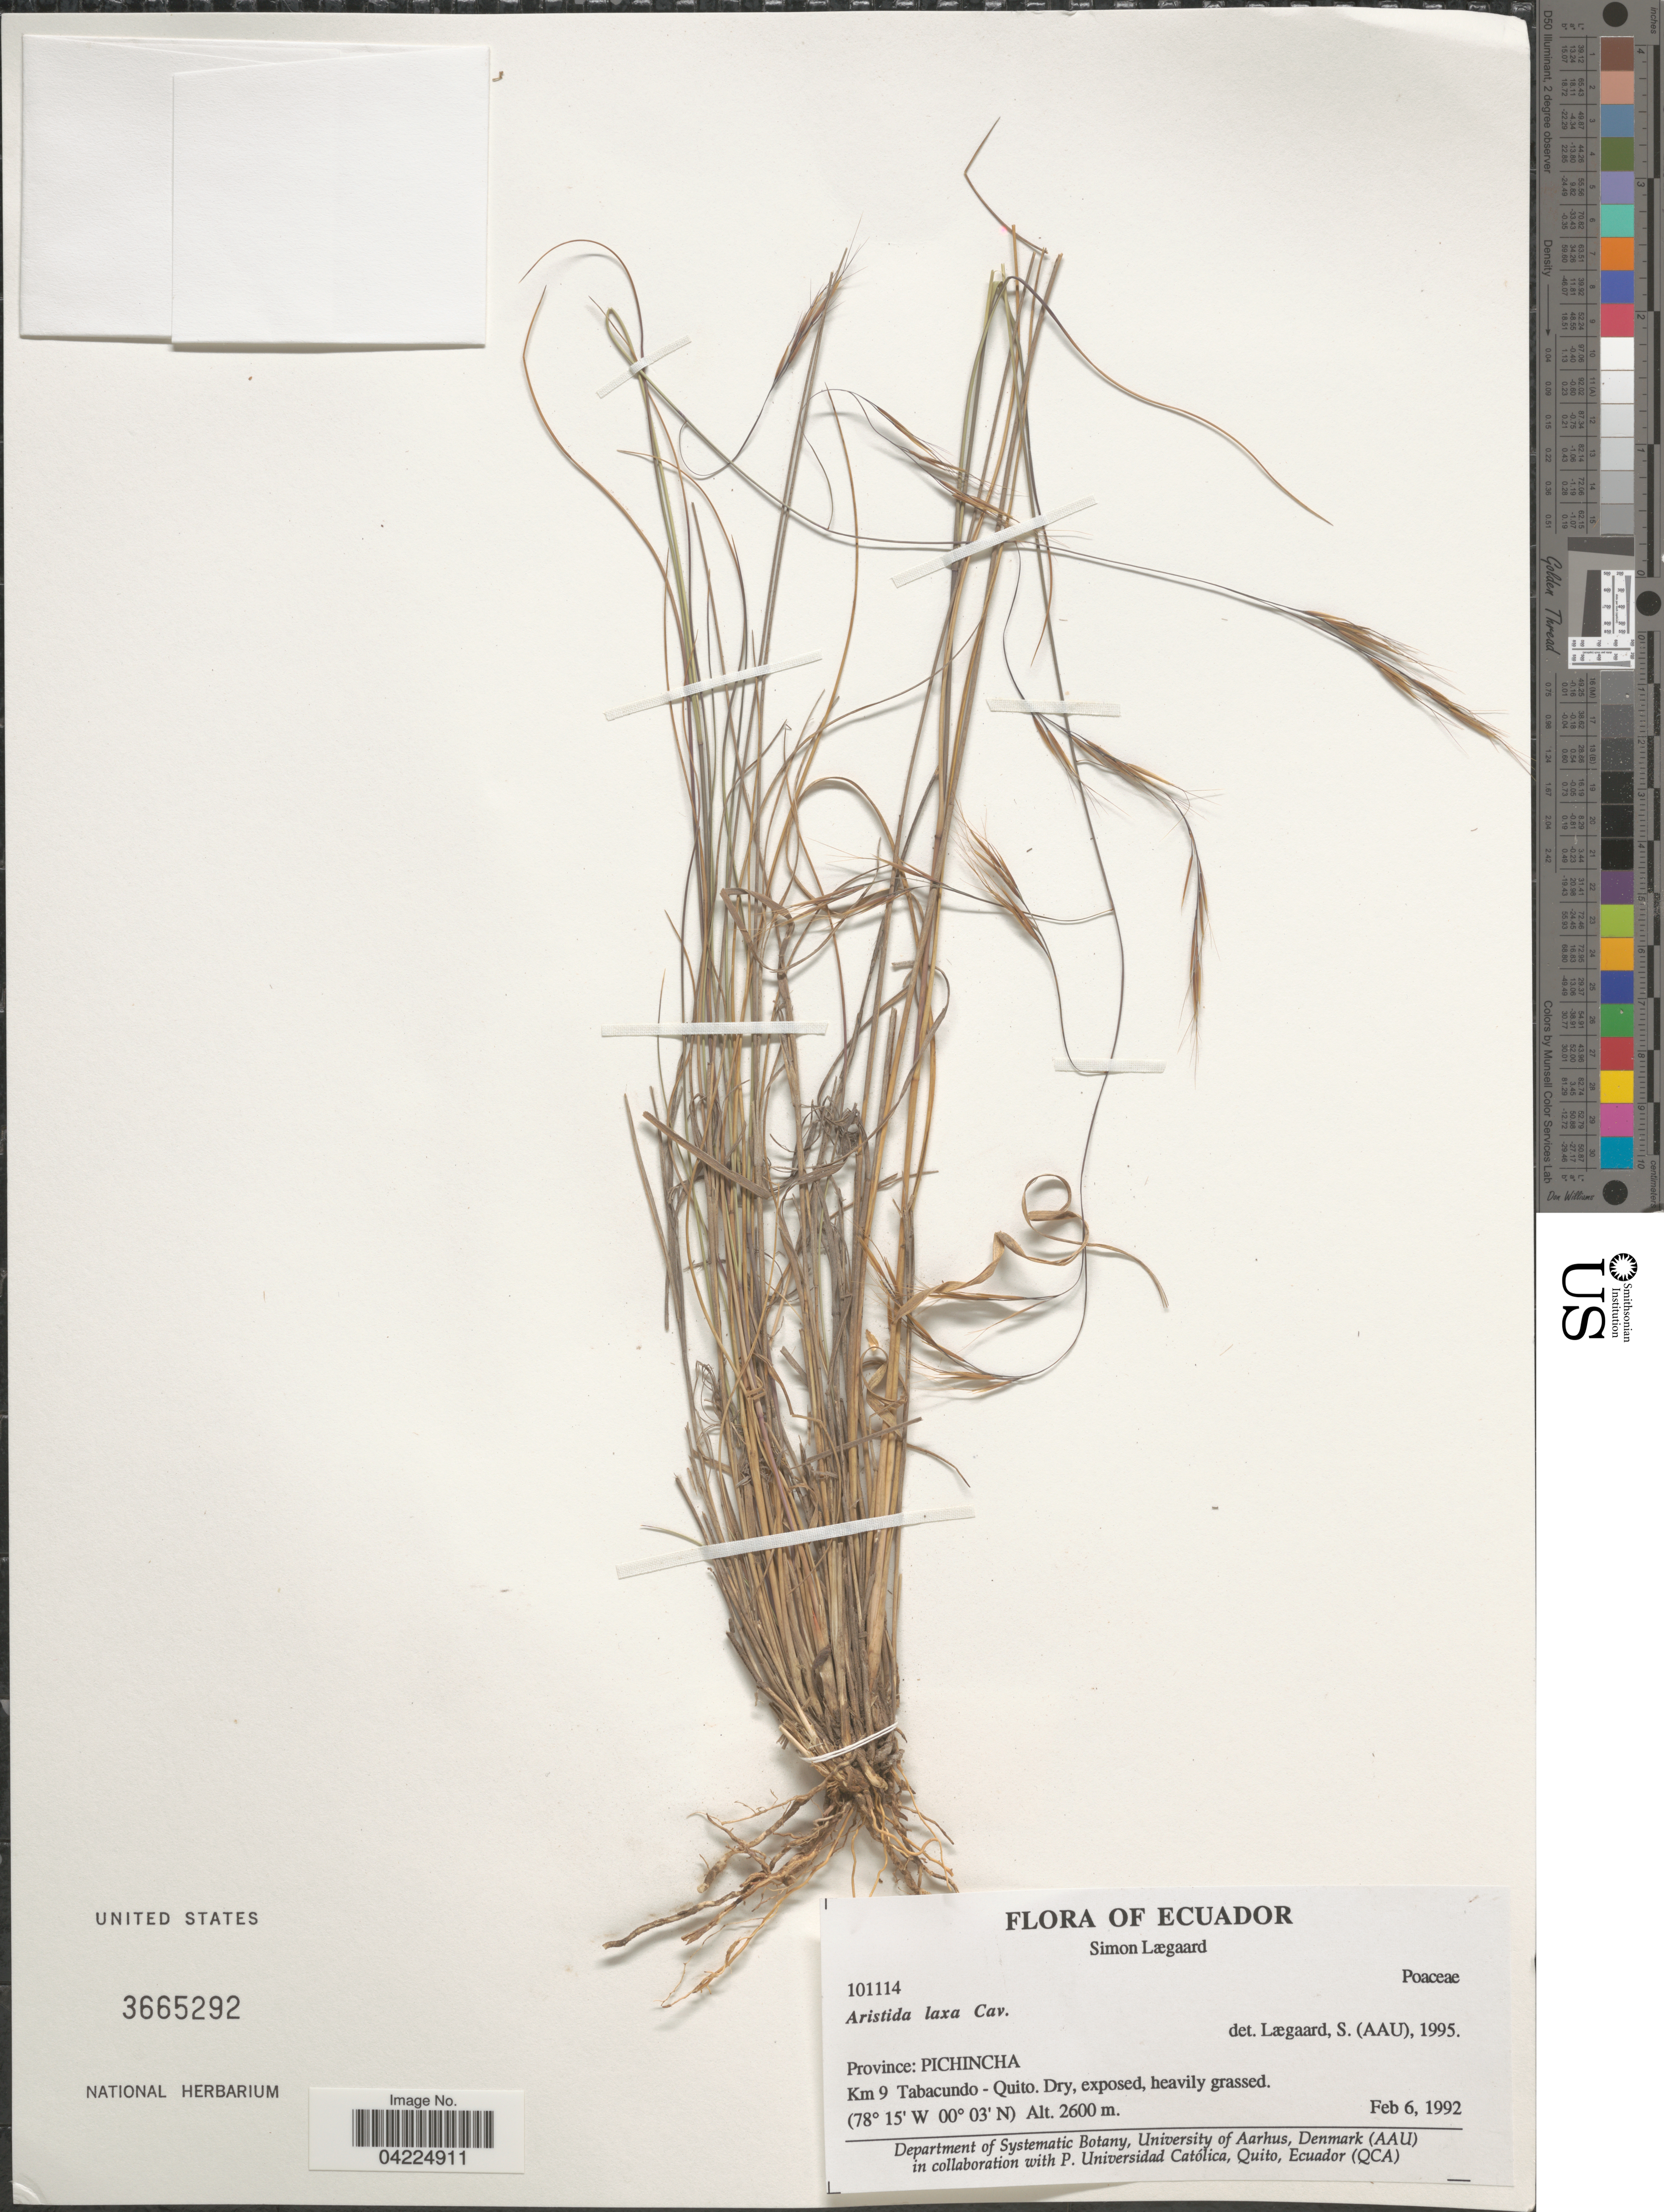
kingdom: Plantae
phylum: Tracheophyta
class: Liliopsida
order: Poales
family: Poaceae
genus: Aristida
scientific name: Aristida laxa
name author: Cav.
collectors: S. Lægaard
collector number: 101114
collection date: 1992-02-06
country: Ecuador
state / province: Pichincha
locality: Km 9 Tabacundo - Quito. Dry, exposed, heavily grassed.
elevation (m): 2600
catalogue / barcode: US 3665292